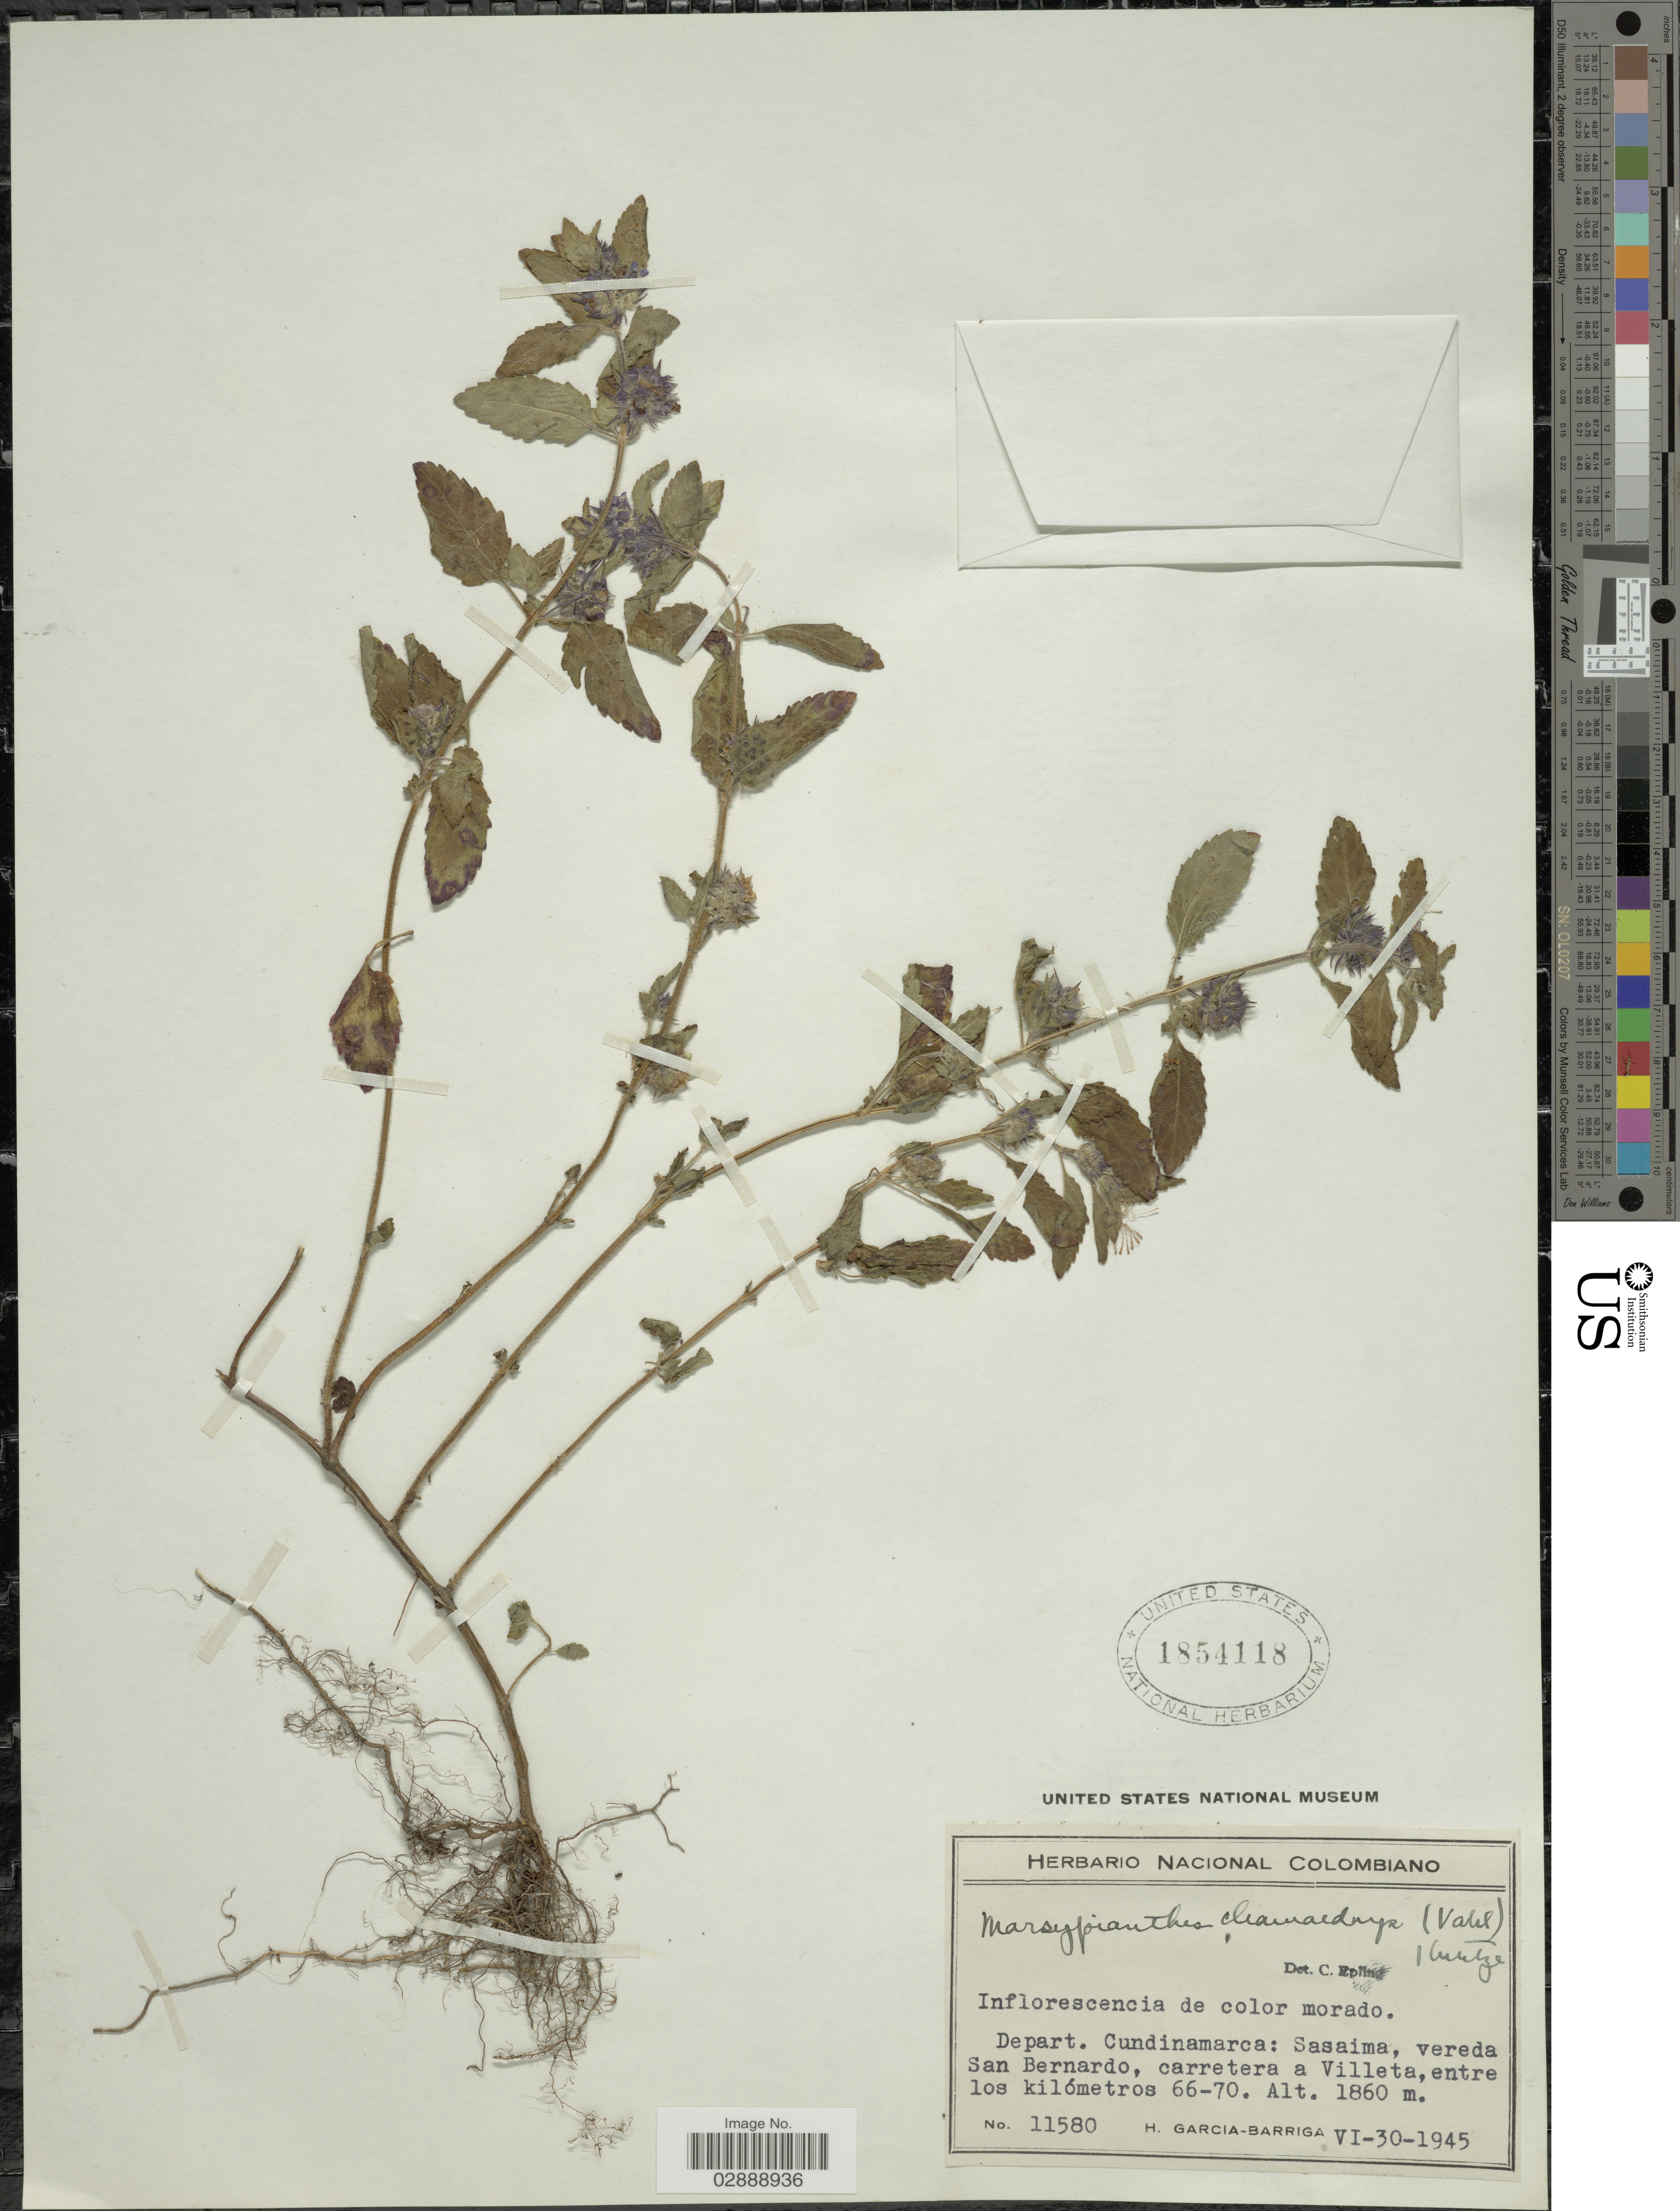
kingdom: Plantae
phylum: Tracheophyta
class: Magnoliopsida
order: Lamiales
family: Lamiaceae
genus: Marsypianthes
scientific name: Marsypianthes chamaedrys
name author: (Vahl) Kuntze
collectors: H. García Barriga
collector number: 11580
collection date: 1945-06-30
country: Colombia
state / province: Cundinamarca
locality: Depart. Cundinamarca: Sasalma, vereda San Bernardo, carretera a Villeta, entre los kilómetros 66-70.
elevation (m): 1860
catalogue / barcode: US 1854118